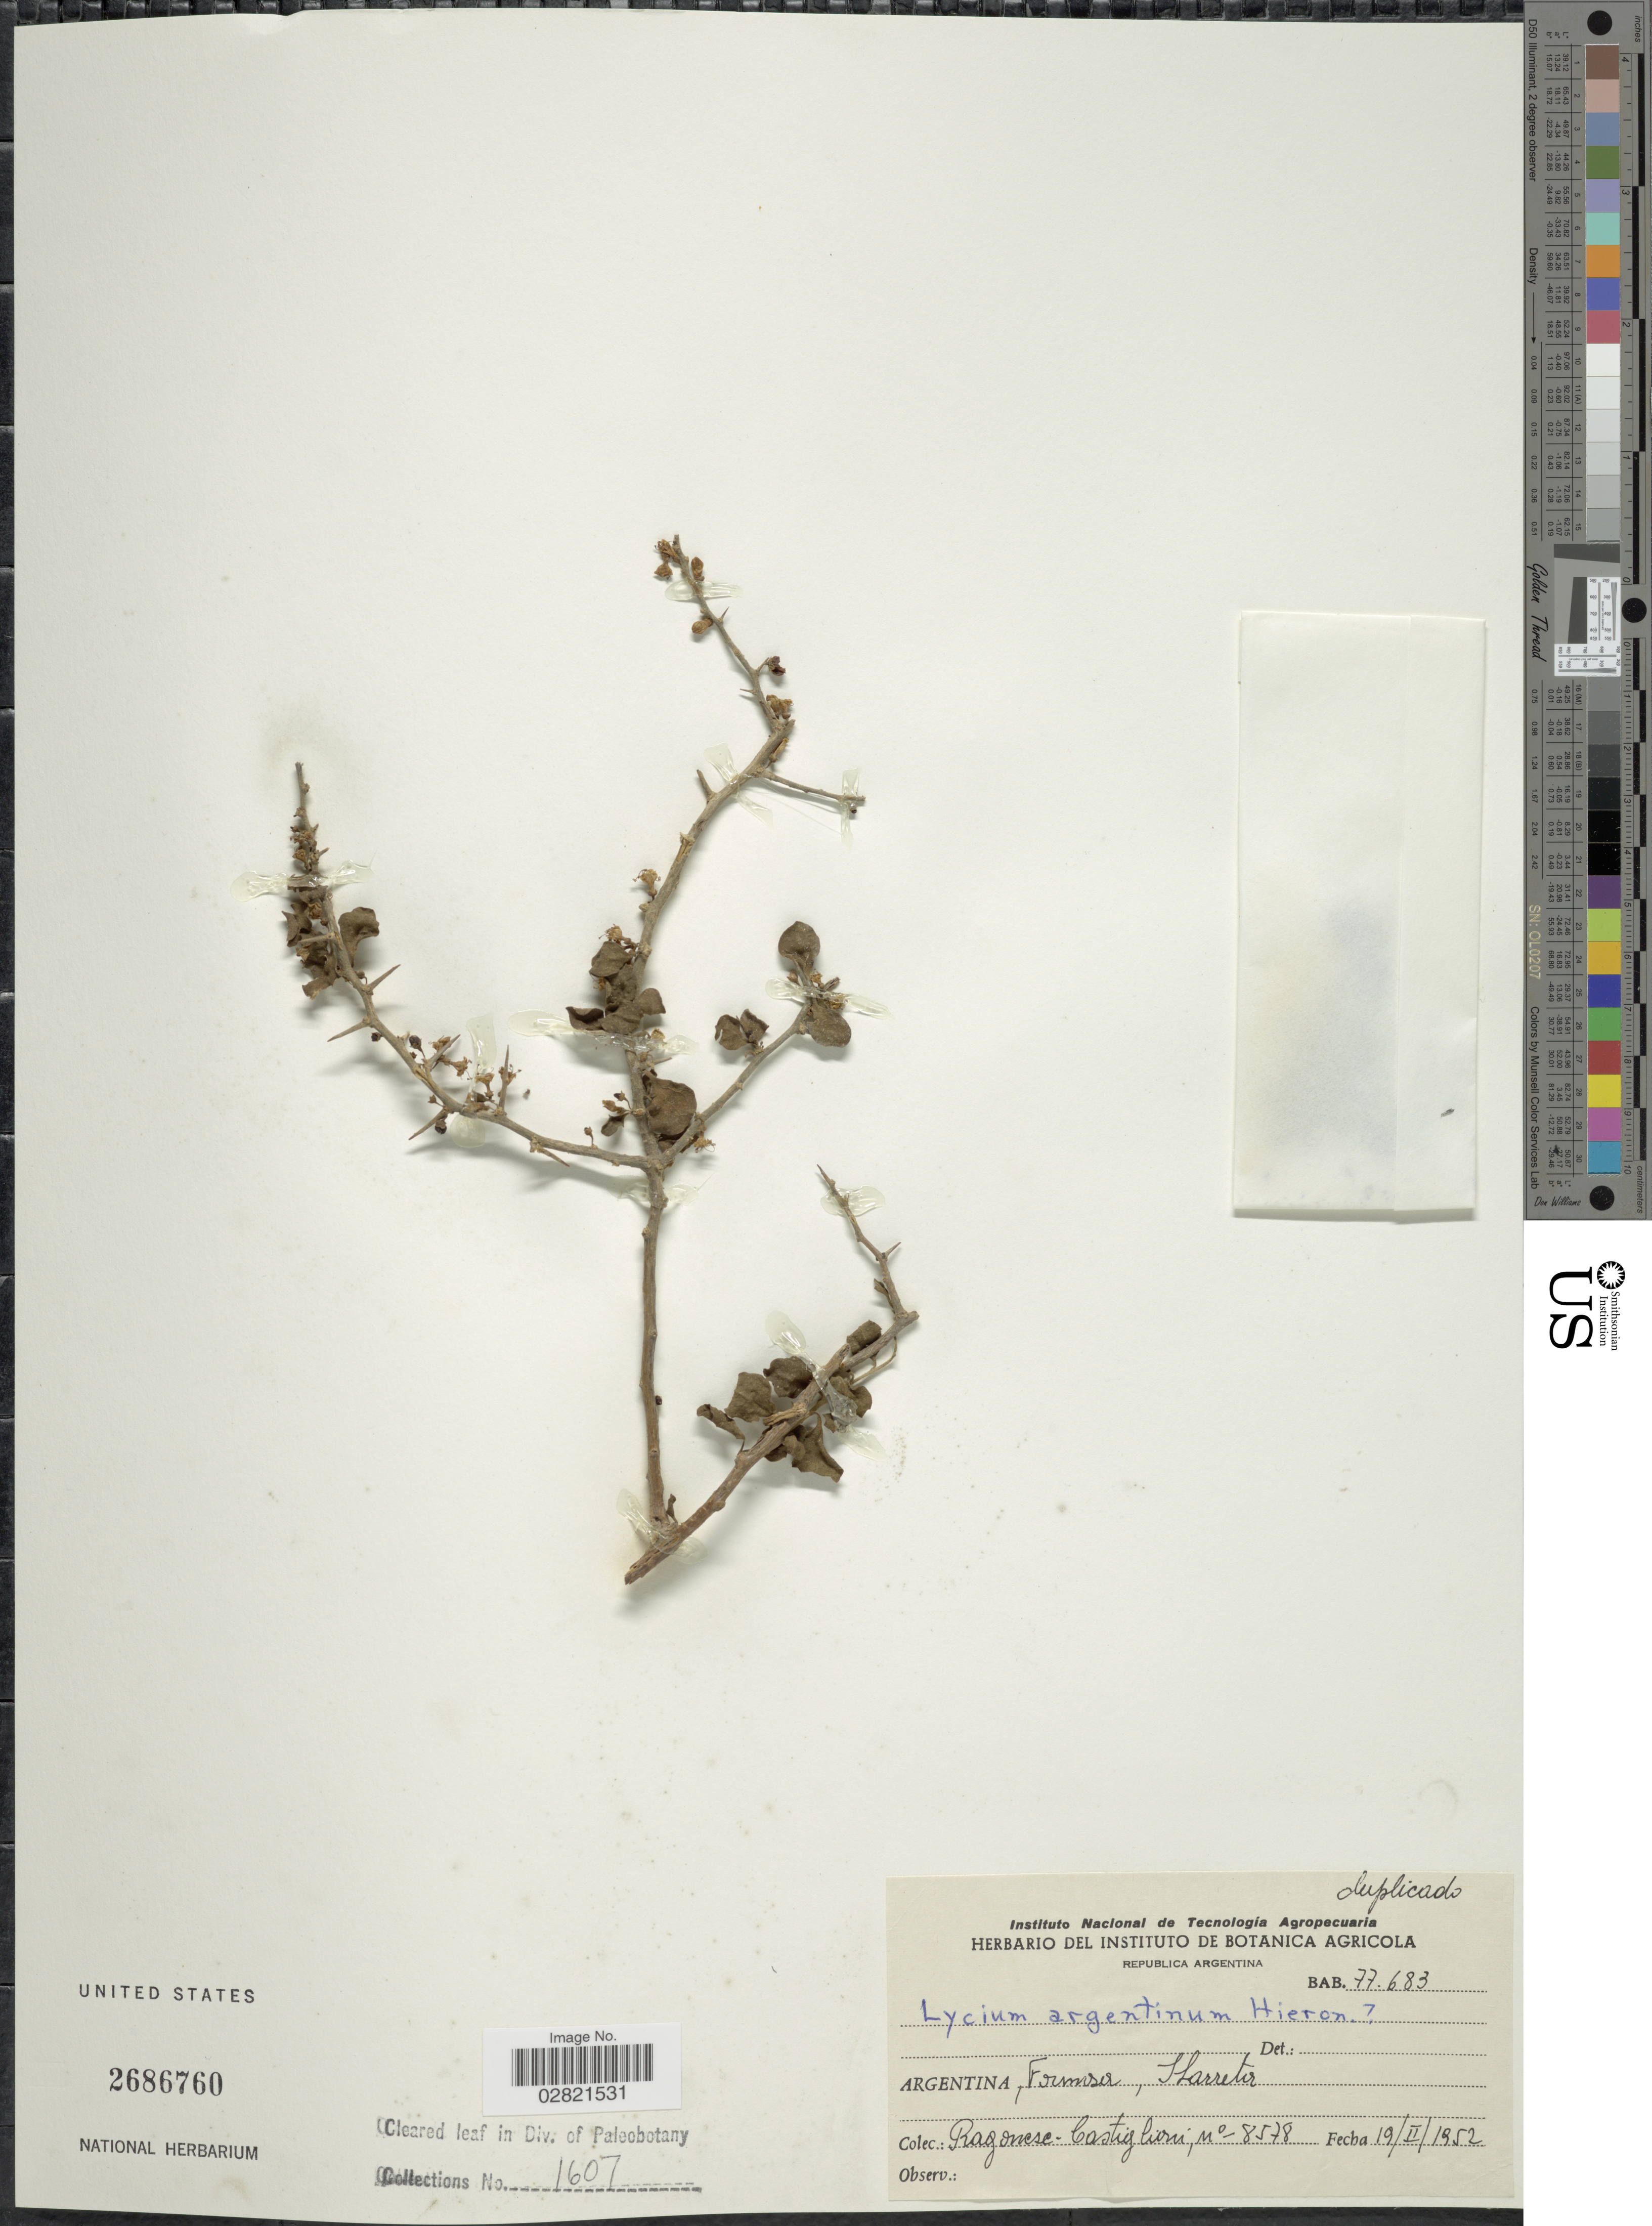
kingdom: Plantae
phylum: Tracheophyta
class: Magnoliopsida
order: Solanales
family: Solanaceae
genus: Lycium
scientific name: Lycium sp.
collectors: Ragonese, -- & Castiglioni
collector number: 8578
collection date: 1952-02-19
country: Argentina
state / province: Formosa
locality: Formosa, Slarretir.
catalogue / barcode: US 2686760